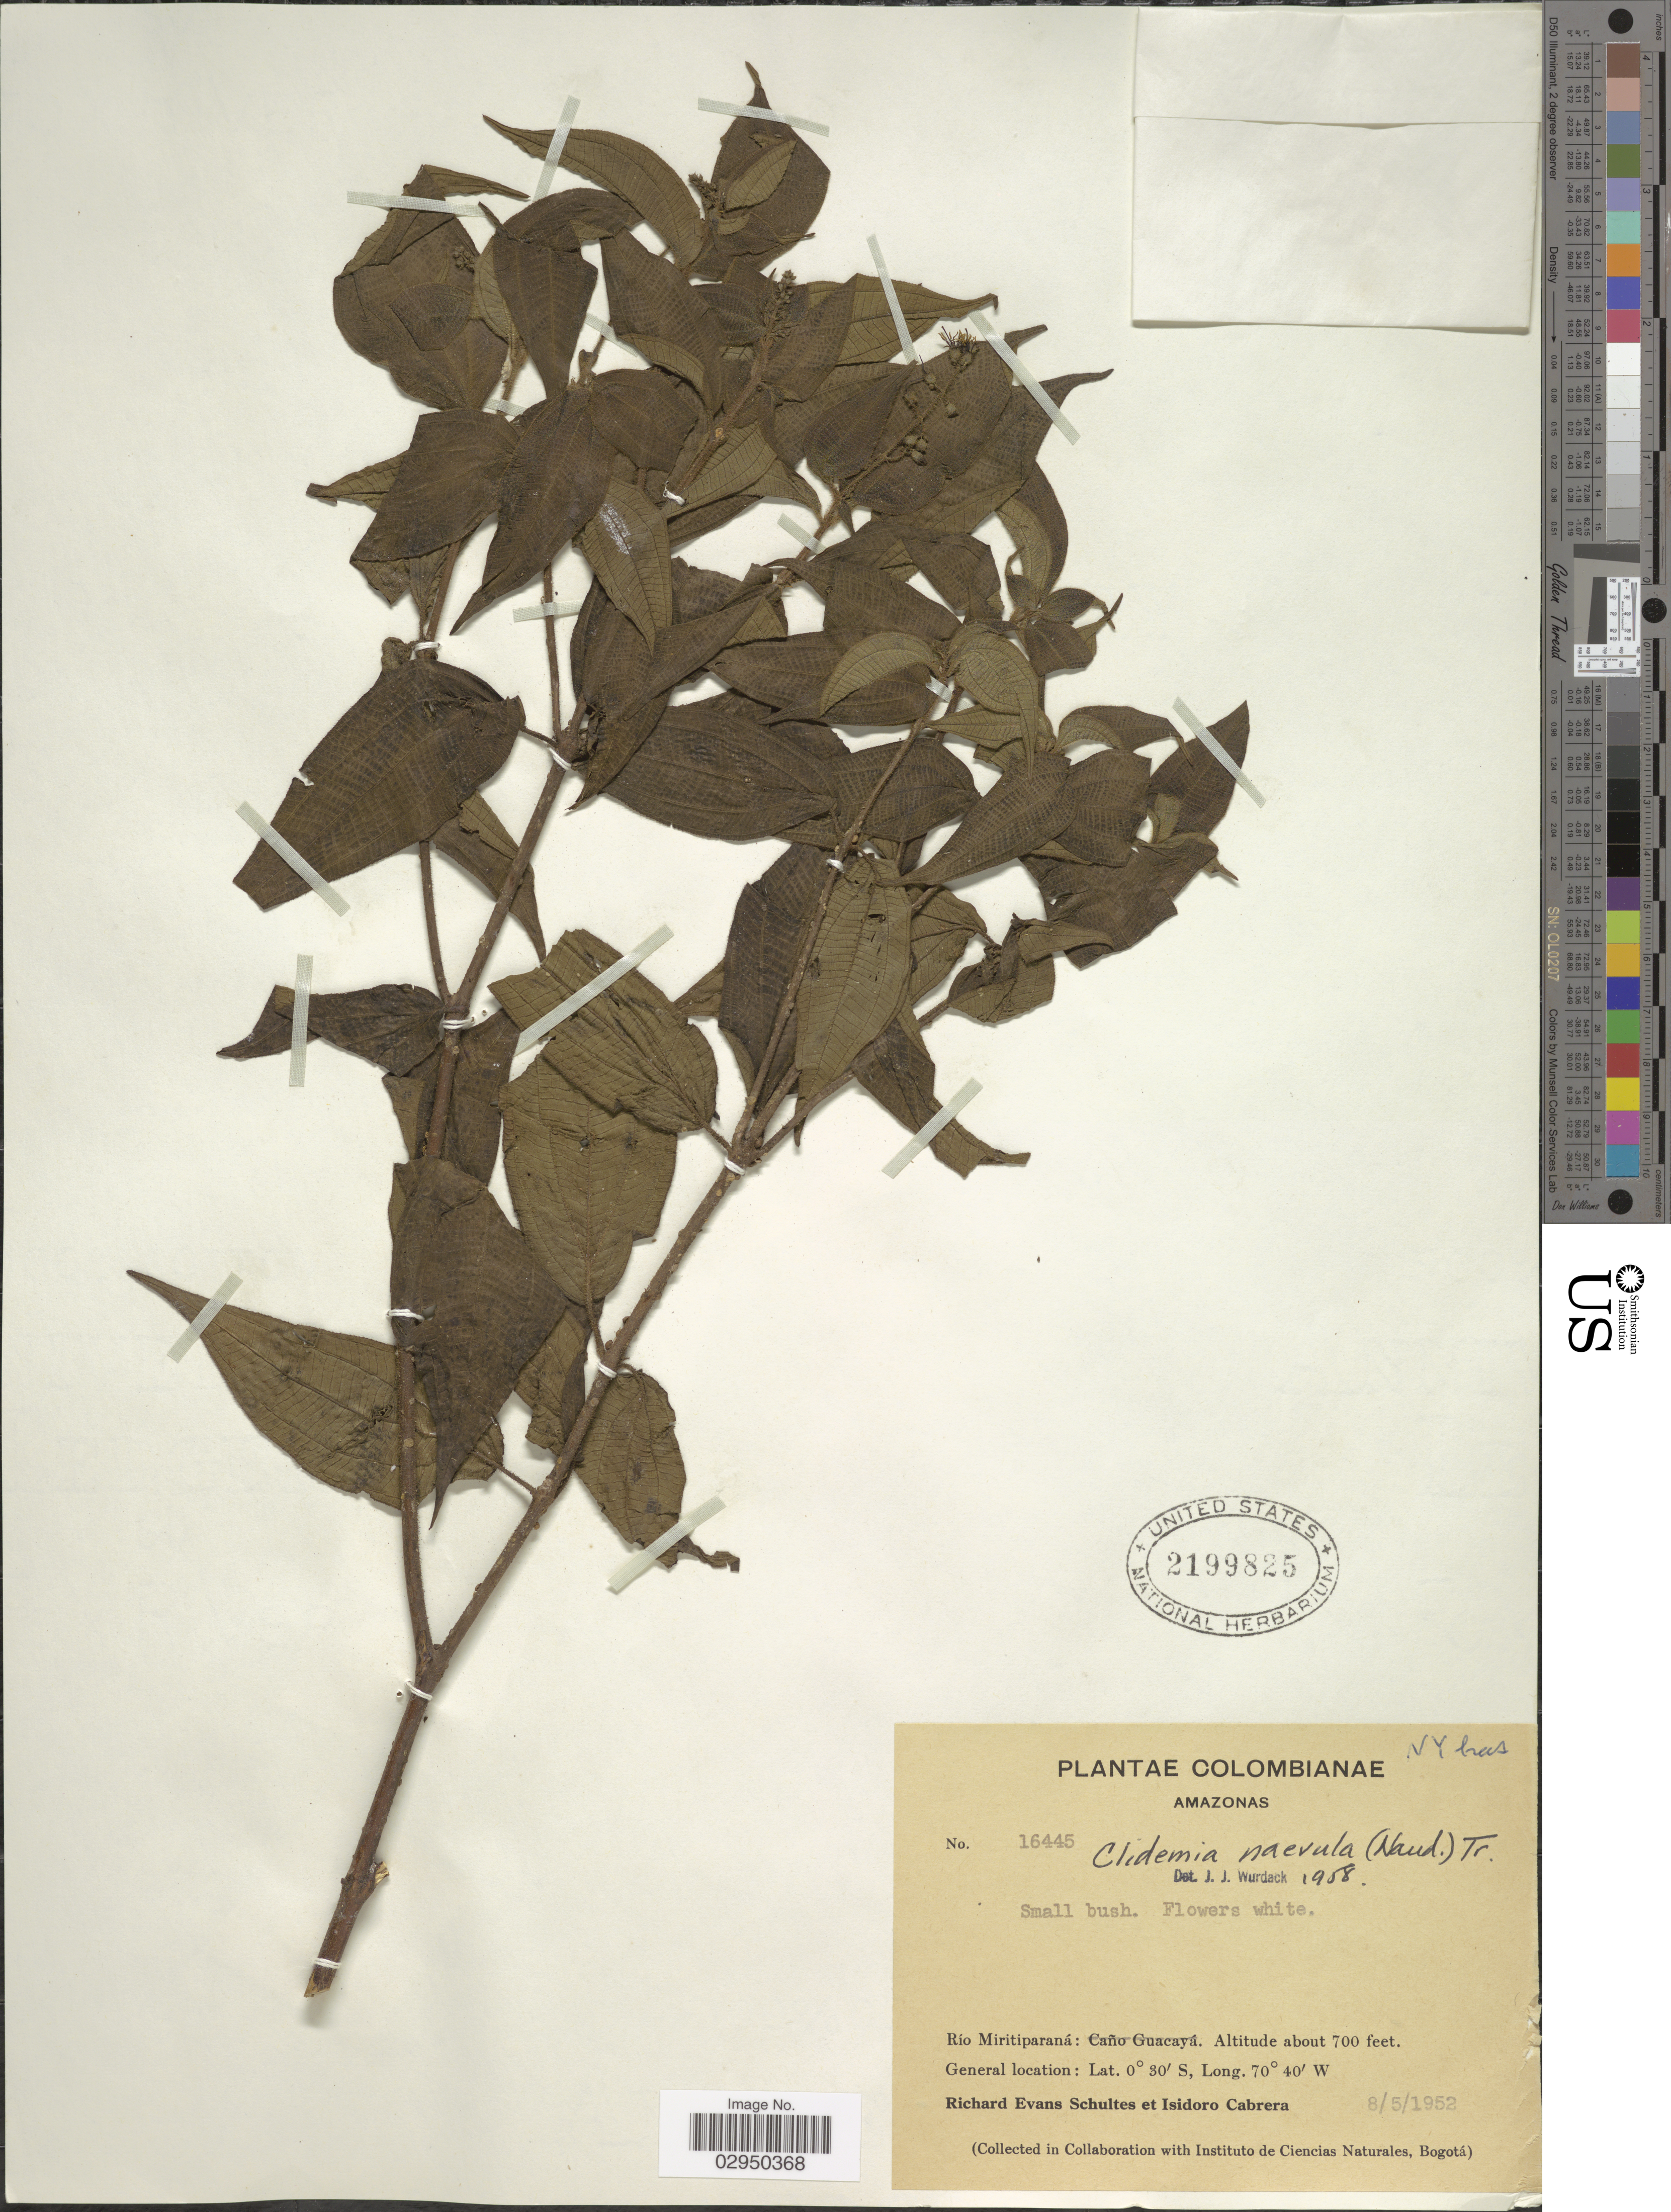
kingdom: Plantae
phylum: Tracheophyta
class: Magnoliopsida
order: Myrtales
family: Melastomataceae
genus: Clidemia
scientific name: Clidemia japurensis var. heterobasis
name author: (DC.) Wurdack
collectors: R. E. Schultes & I. Cabrera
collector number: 16445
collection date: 1952-05-08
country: Colombia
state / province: Amazônas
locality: Río Miritiparaná.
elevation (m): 213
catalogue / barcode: US 2199825